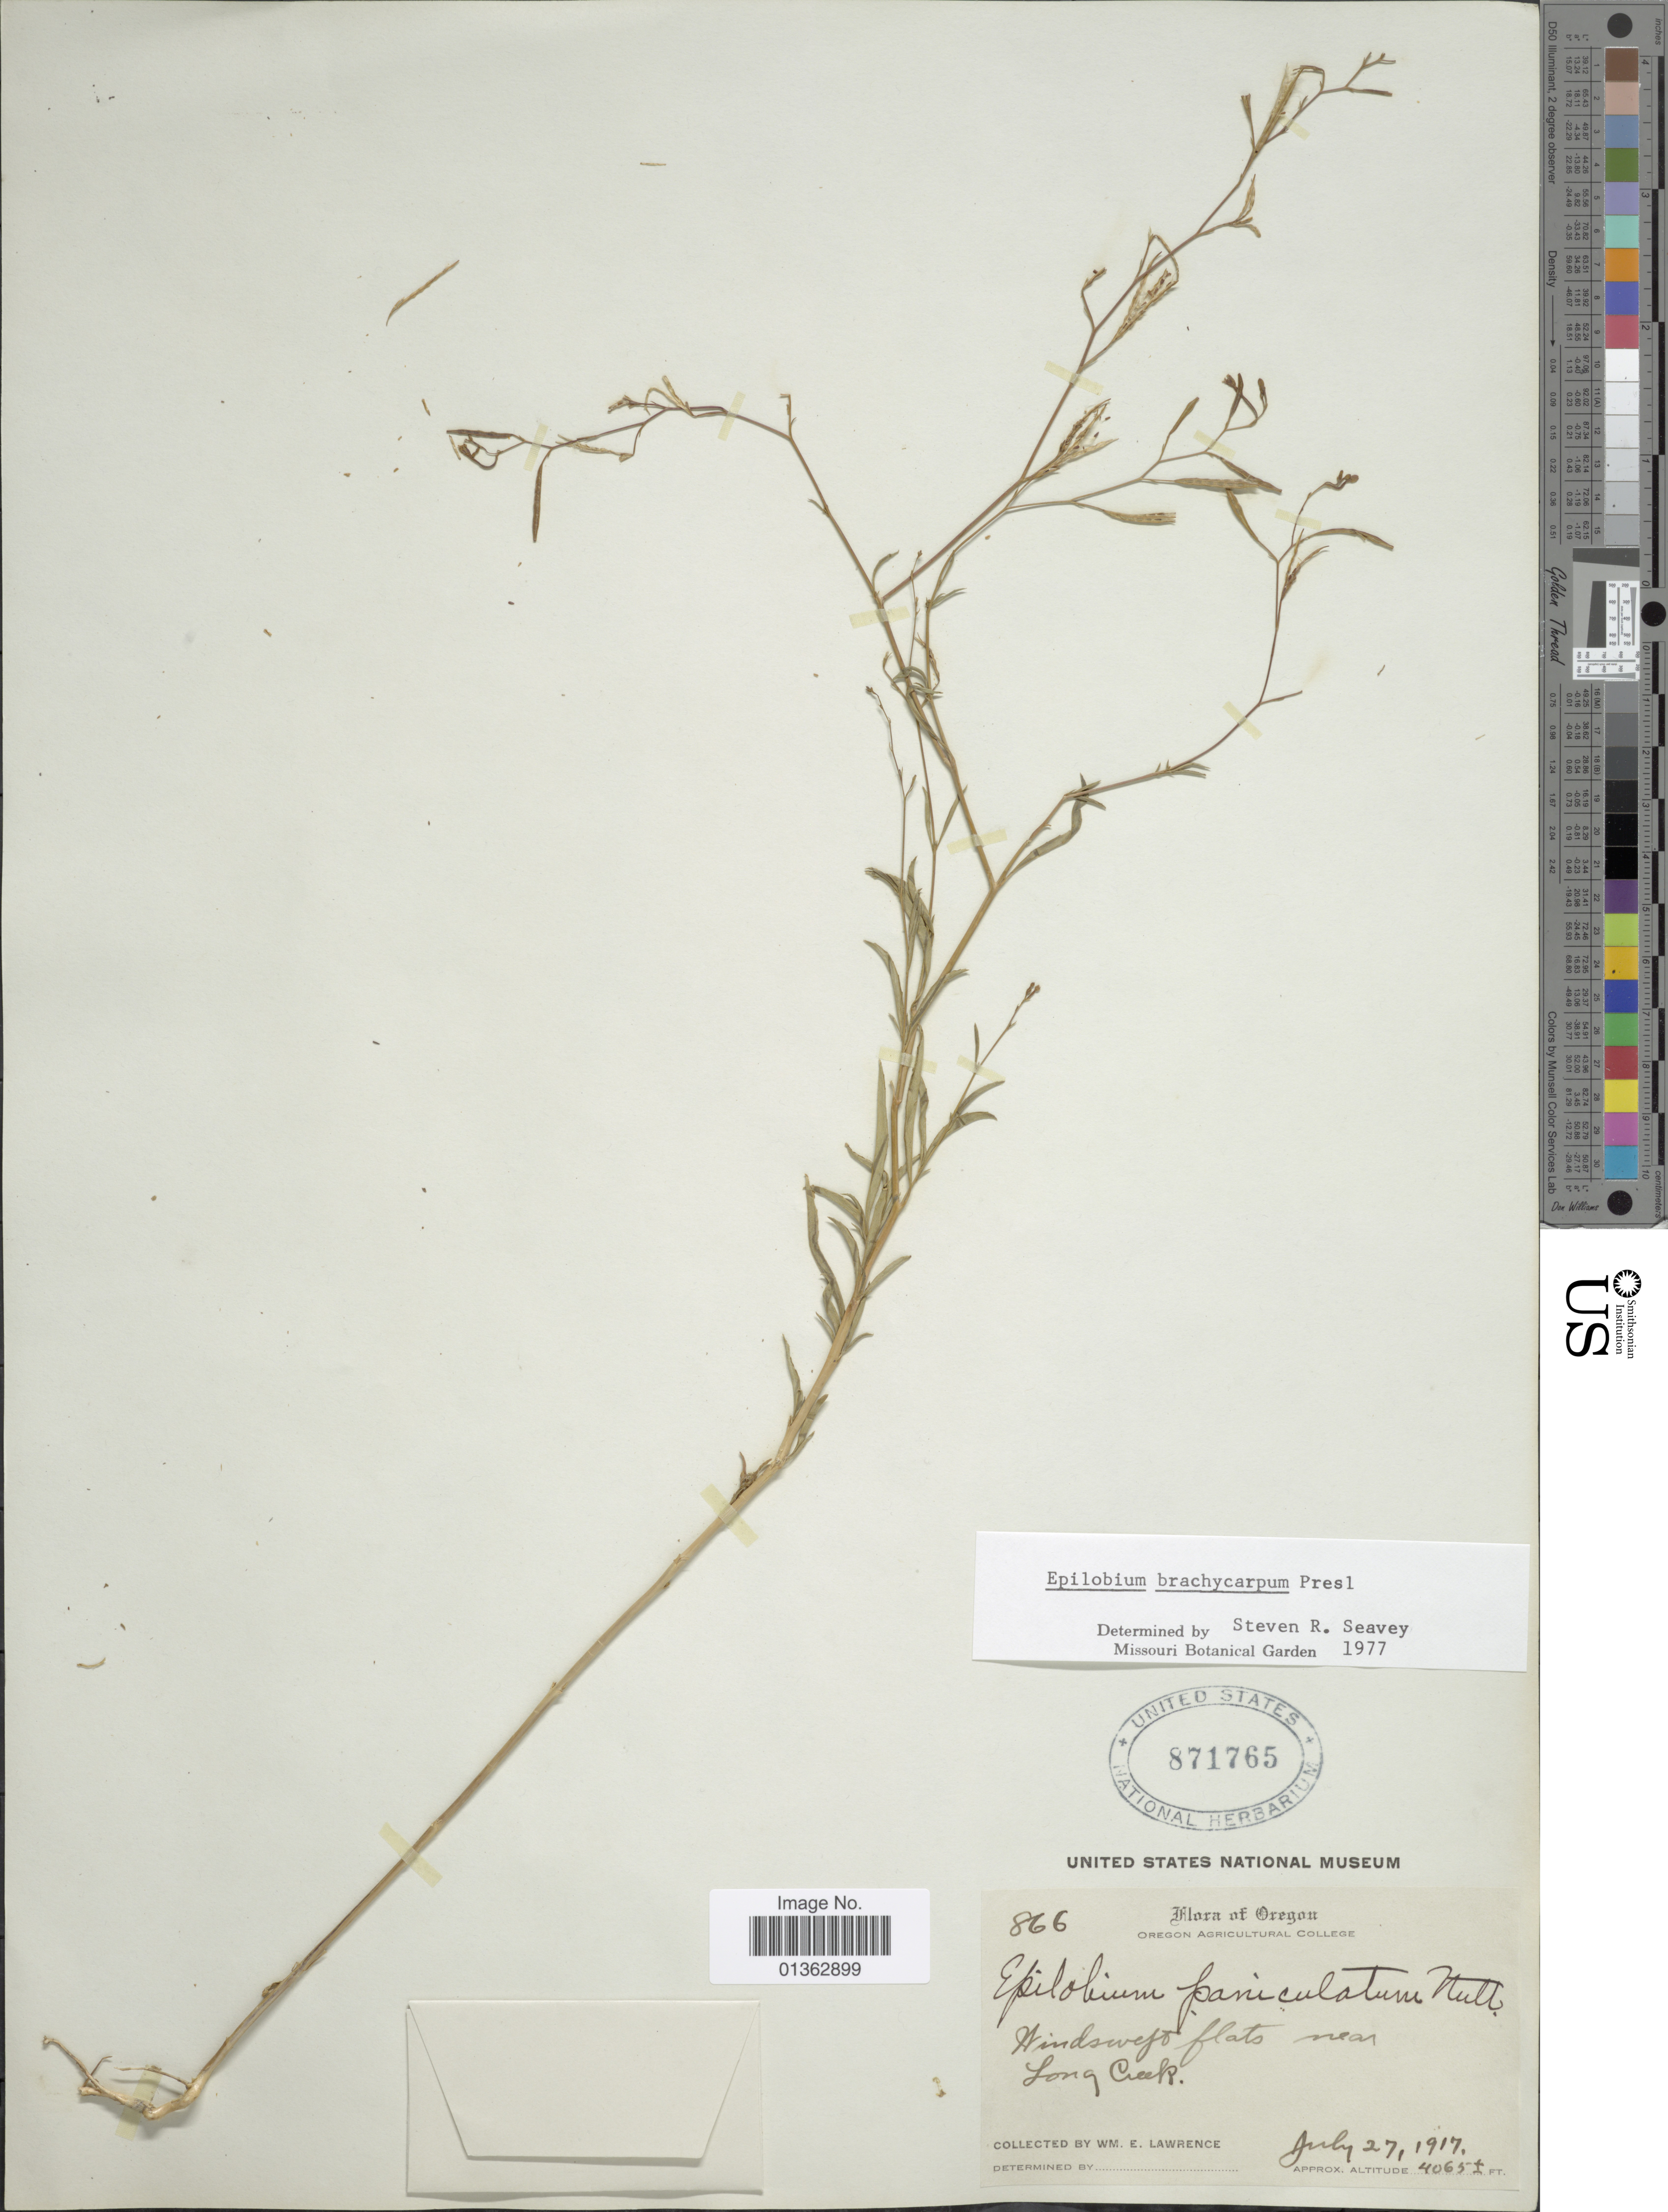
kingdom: Plantae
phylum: Tracheophyta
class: Magnoliopsida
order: Myrtales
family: Onagraceae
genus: Epilobium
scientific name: Epilobium brachycarpum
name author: C. Presl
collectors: W. Lawrence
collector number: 866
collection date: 1917-07-27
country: United States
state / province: Oregon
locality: Windsweft flats near Long Creek.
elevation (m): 1239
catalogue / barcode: US 871765